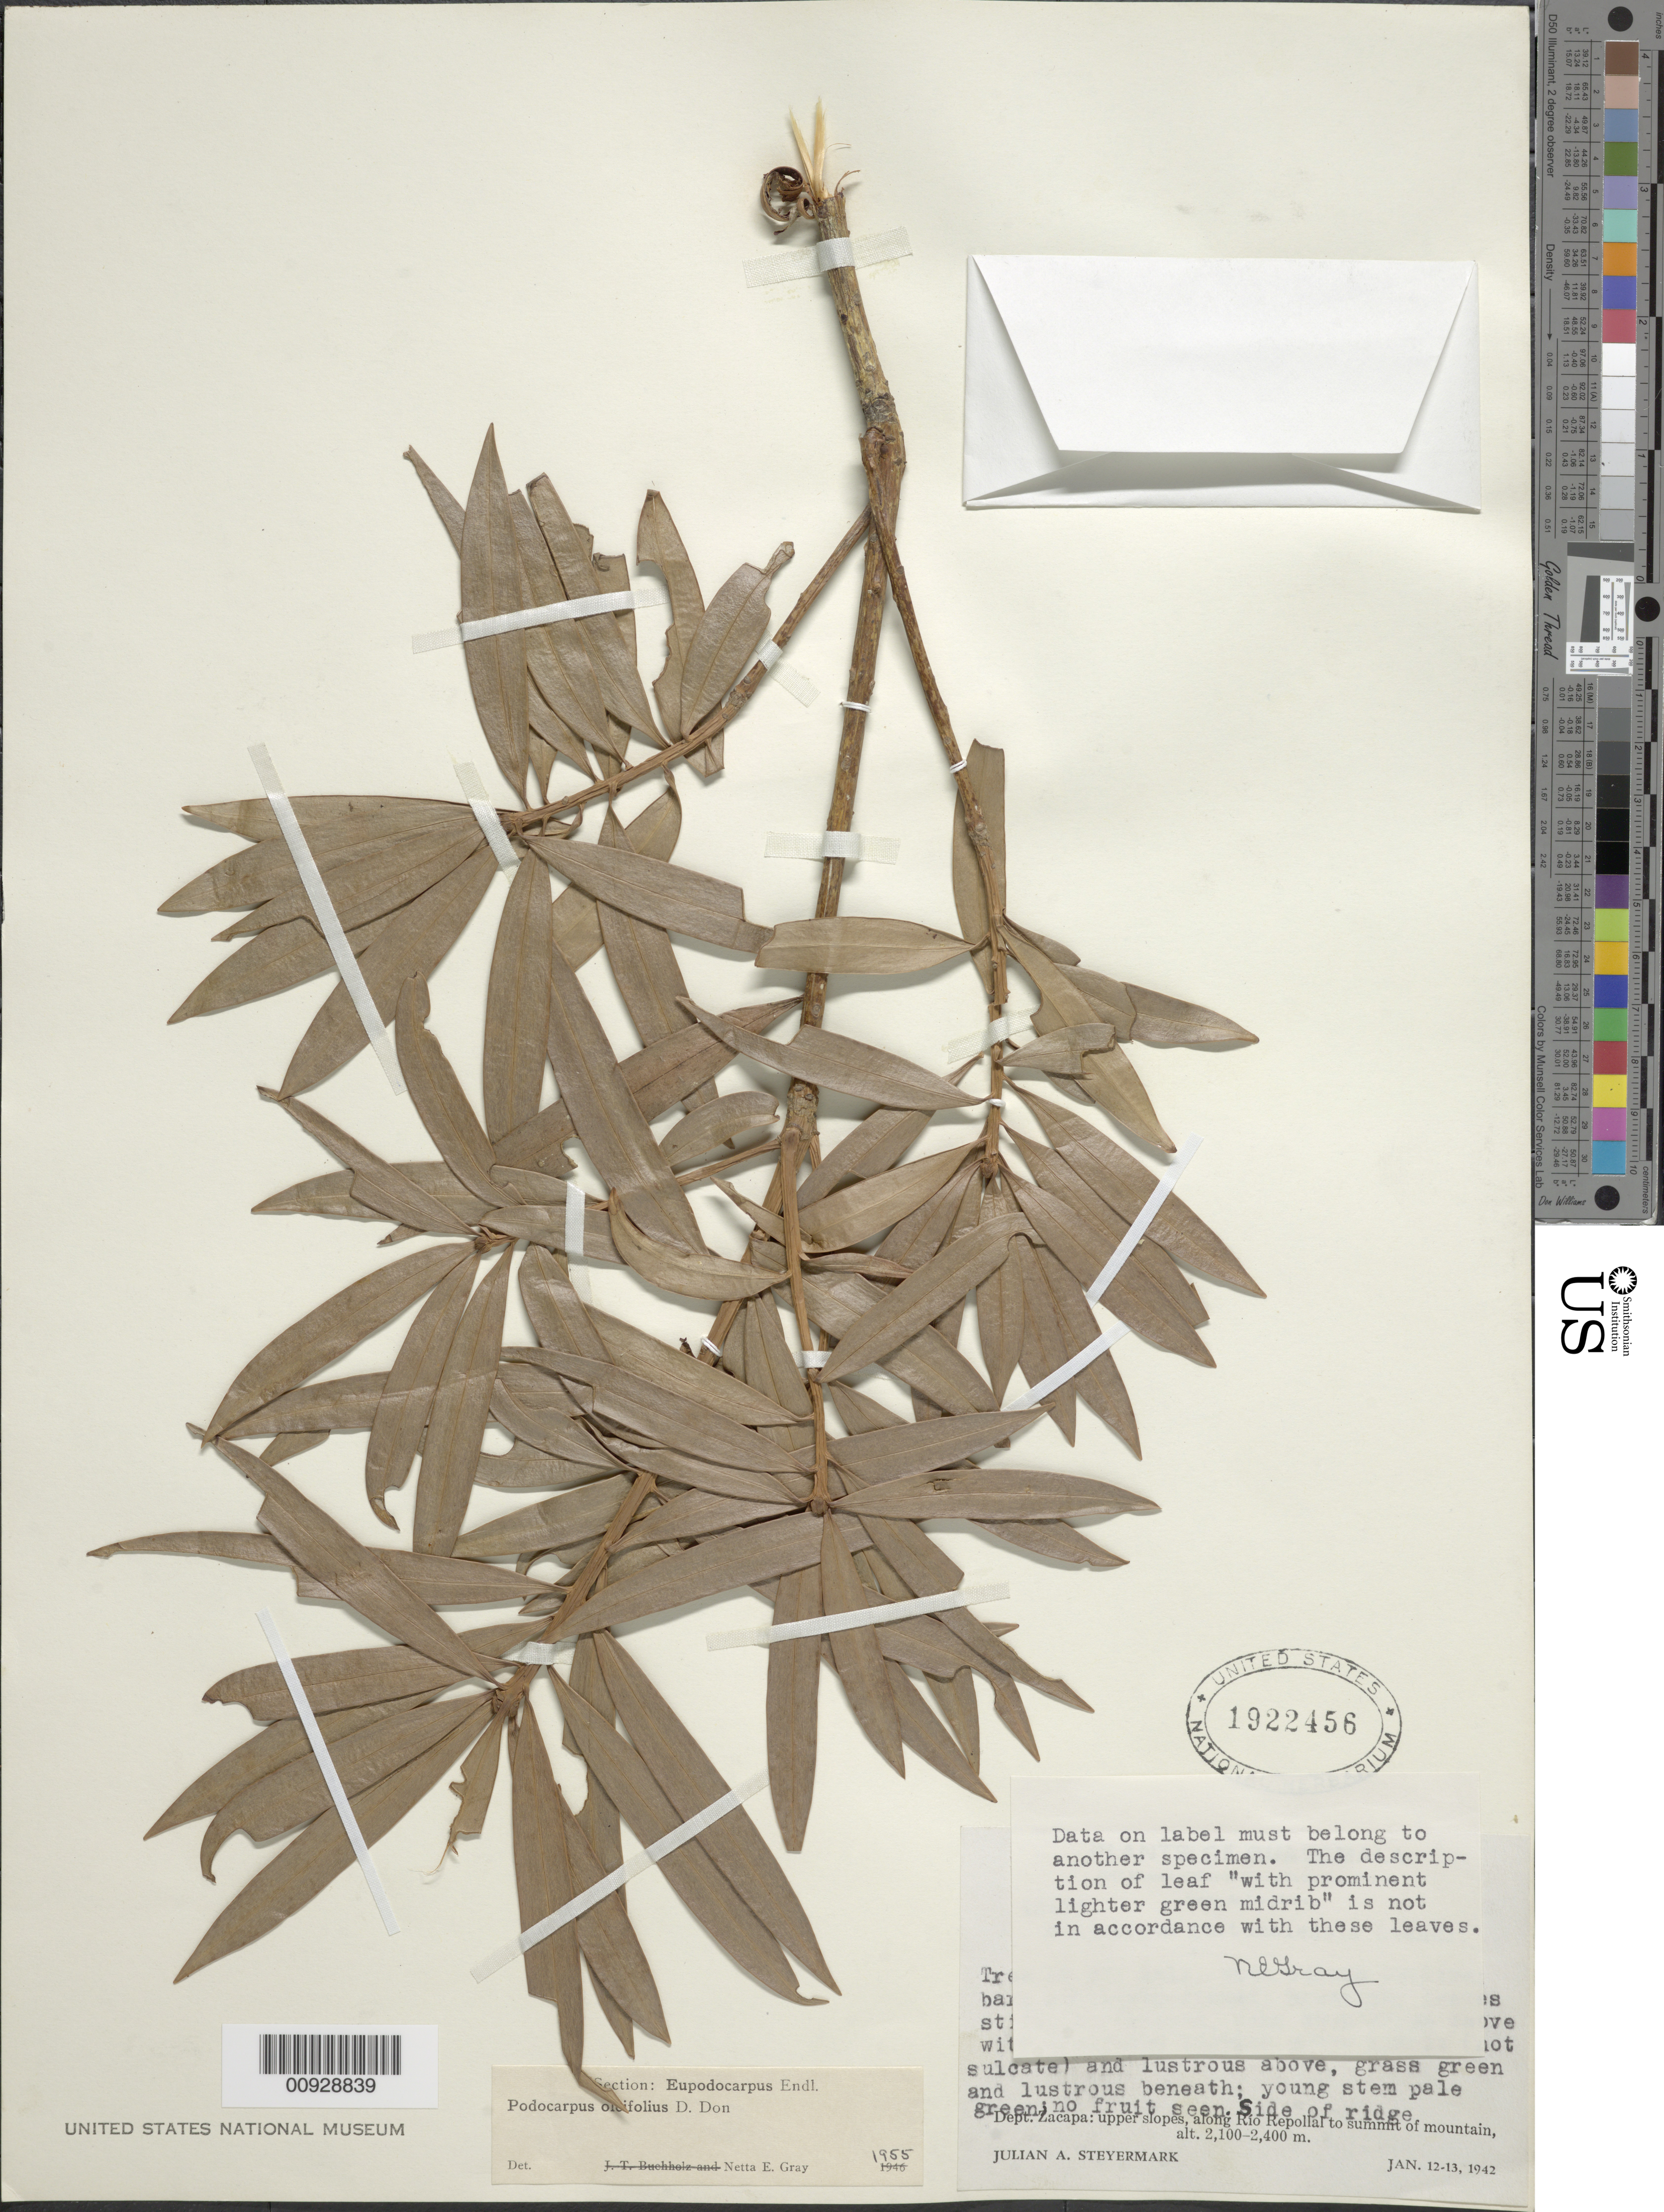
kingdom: Plantae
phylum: Tracheophyta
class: Pinopsida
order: Pinales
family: Podocarpaceae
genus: Podocarpus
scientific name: Podocarpus oleifolius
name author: D. Don ex Lamb.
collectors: J. Steyermark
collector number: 42573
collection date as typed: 12 Jan 1942 to 13 Jan 1942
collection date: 1942-01-12/1942-01-13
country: Guatemala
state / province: Zacapa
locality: Dept. Zacapa: upper slopes, along Río Repollal to summit of mountain. Sierra de Las Minas.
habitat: Side of ridge. Upper slopes along Río to summit of mountain.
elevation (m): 2400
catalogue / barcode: US 1922456